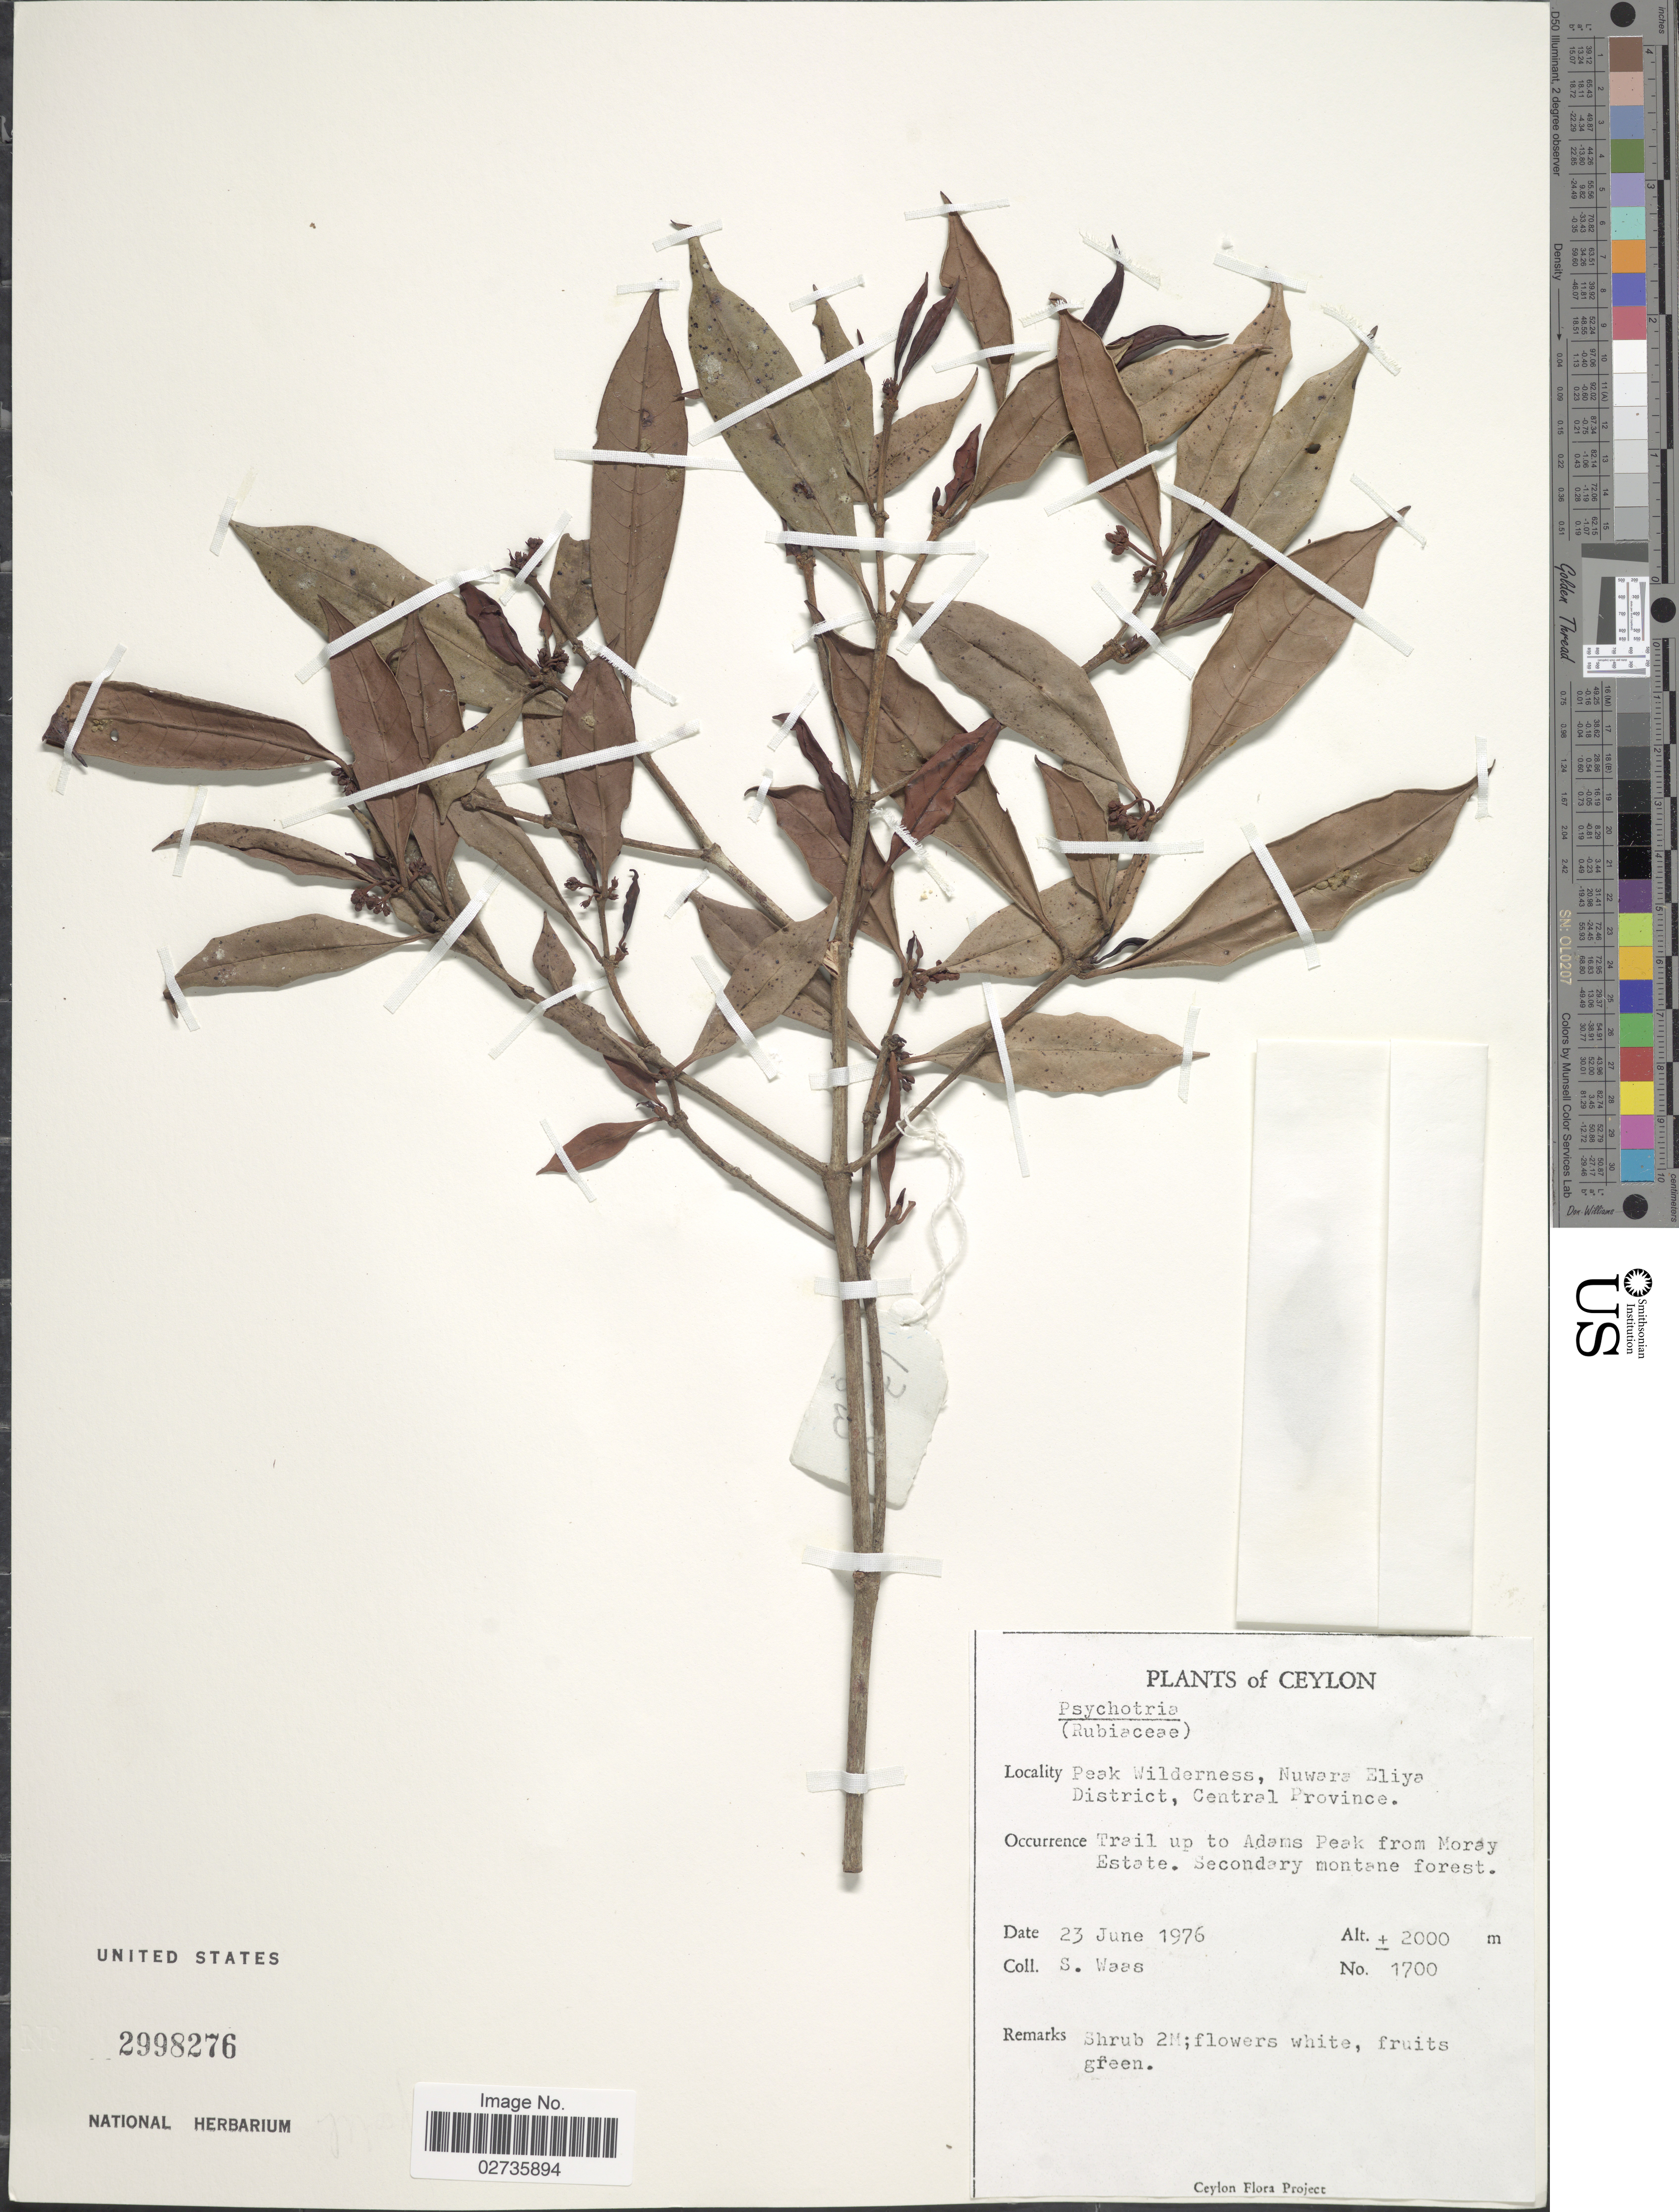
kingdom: Plantae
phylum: Tracheophyta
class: Magnoliopsida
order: Gentianales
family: Rubiaceae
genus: Psychotria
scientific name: Psychotria sp.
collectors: S. Waas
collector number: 1700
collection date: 1976-06-23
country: Sri Lanka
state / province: Central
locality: Ceylon, Peak Wilderness, Nuwara Eliya District, Trail up to Adams Peak from Moray Estate. Secondary montane forest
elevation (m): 2000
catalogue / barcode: US 2998276